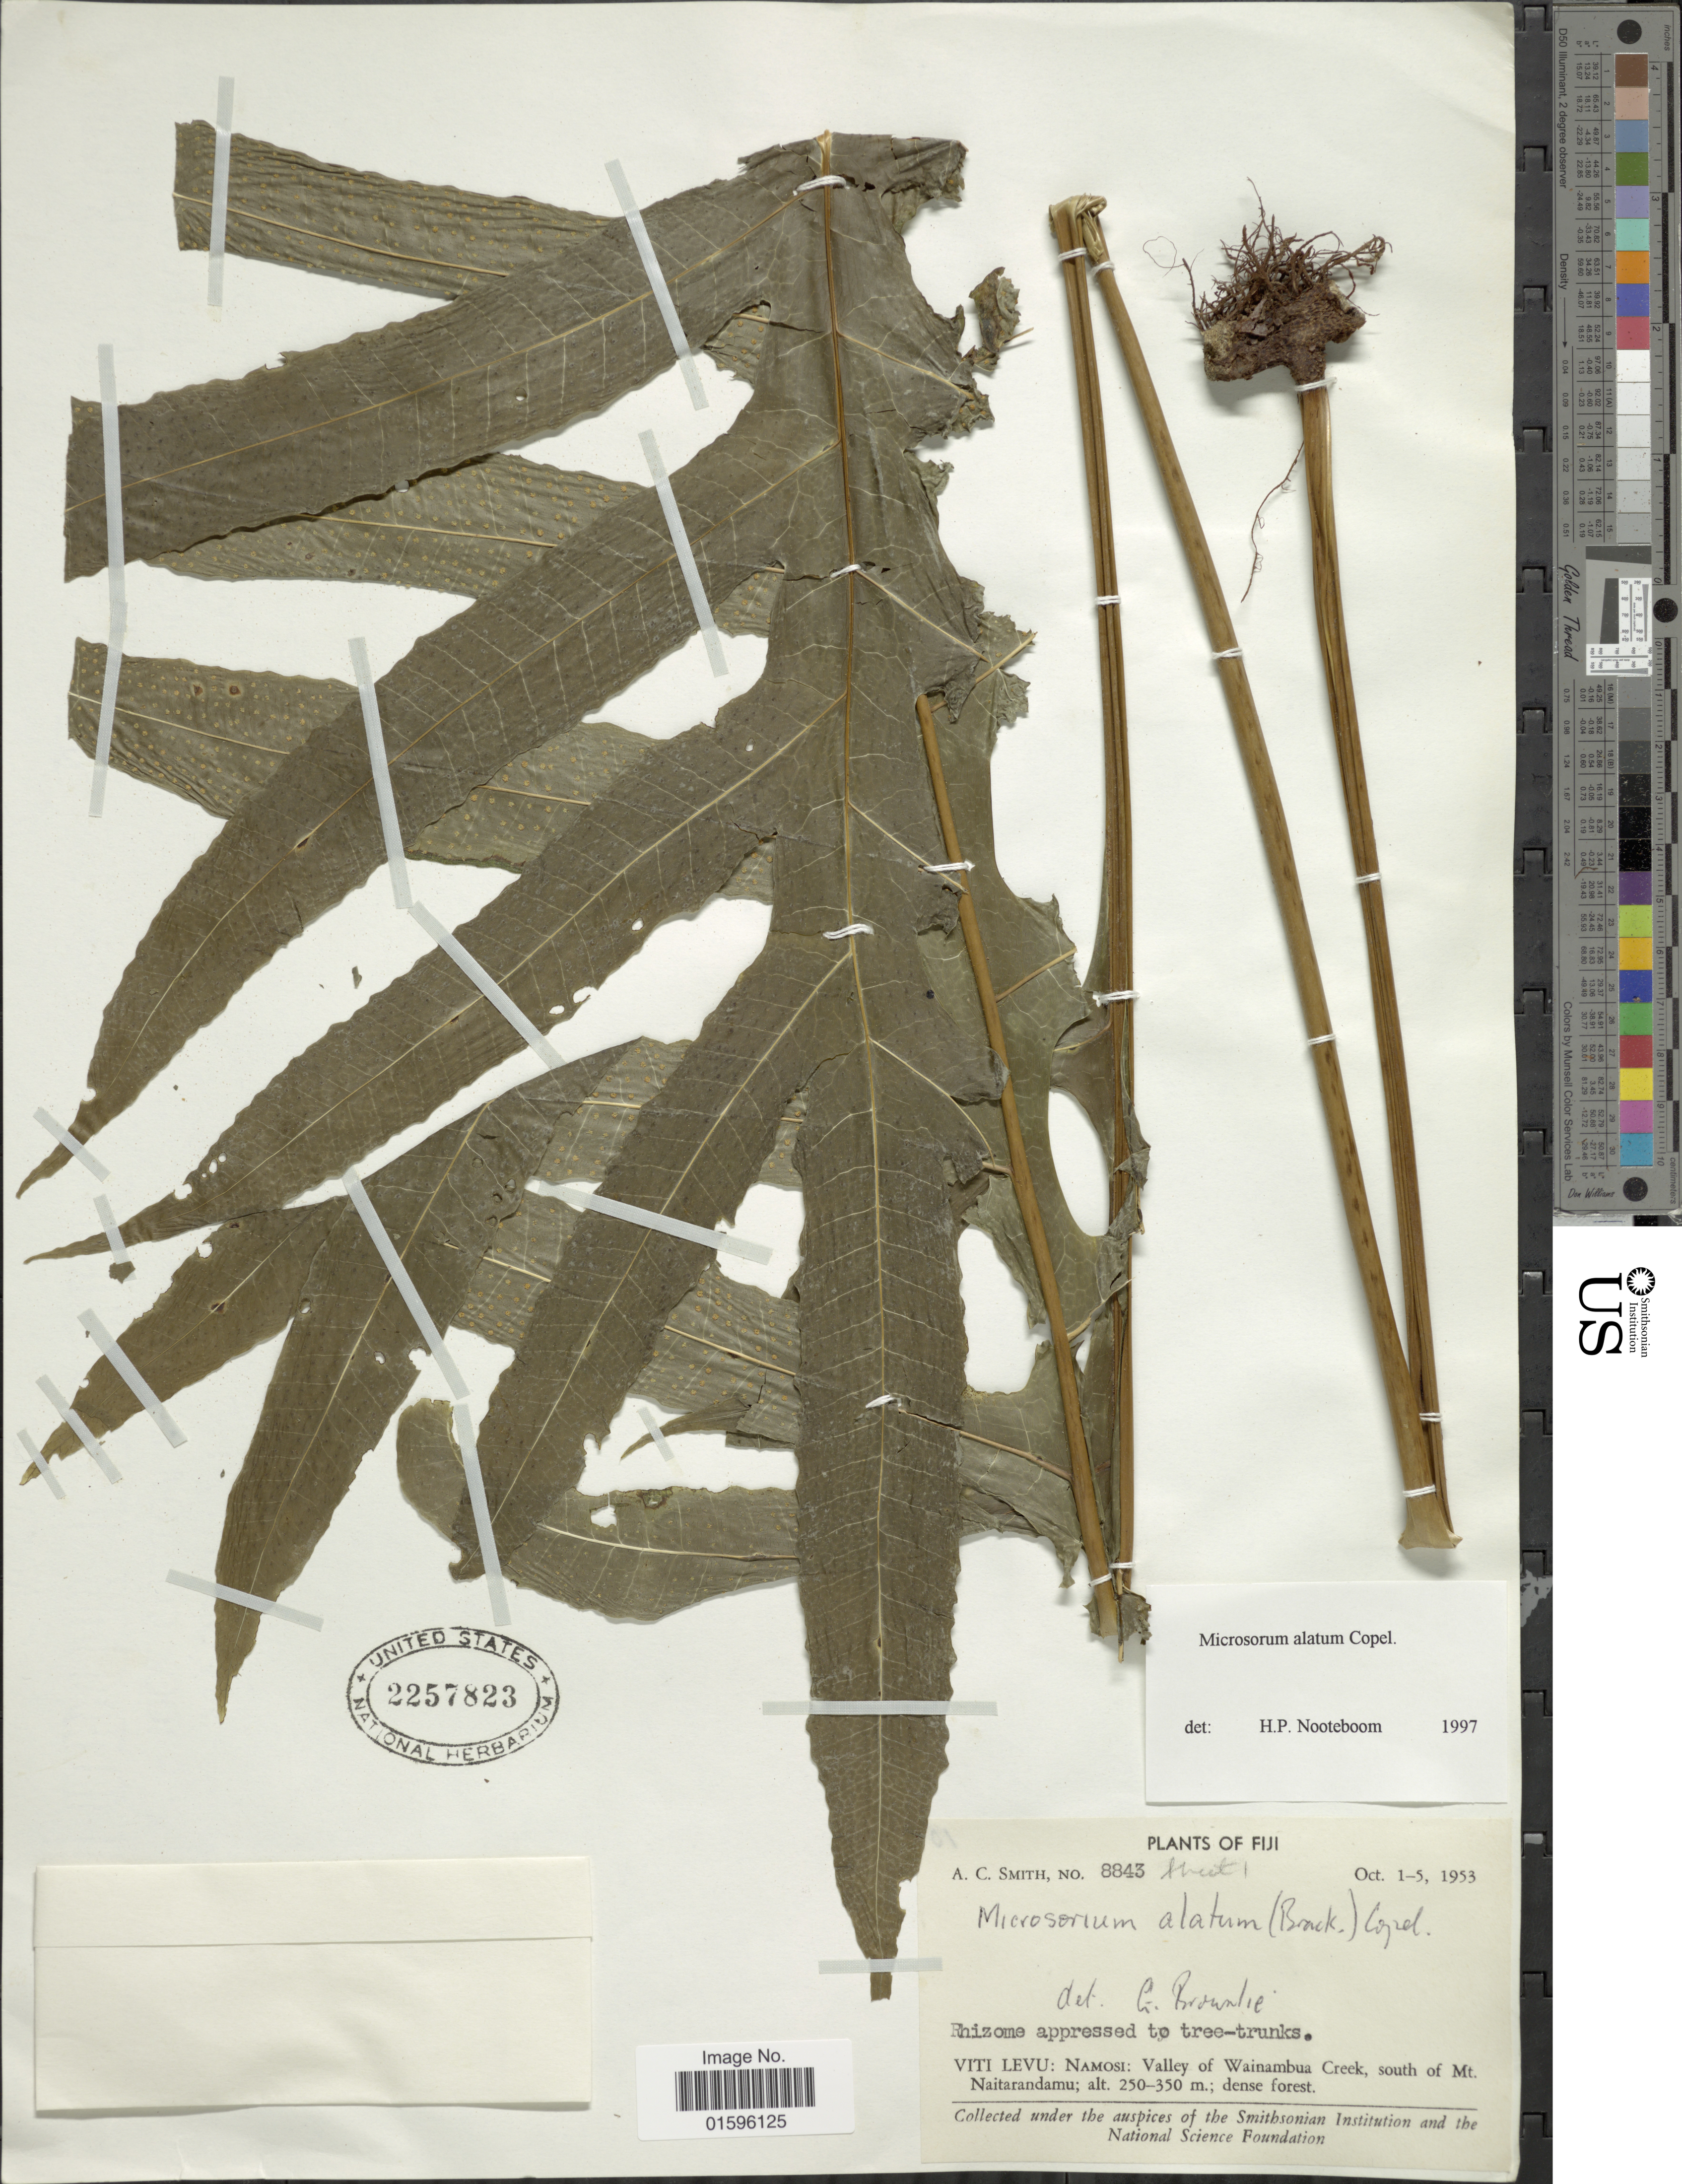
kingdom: Plantae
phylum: Tracheophyta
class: Polypodiopsida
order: Polypodiales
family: Polypodiaceae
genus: Polypodium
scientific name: Polypodium alatum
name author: (Brack.) Hook.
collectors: A. C. Smith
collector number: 8843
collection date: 1953-10-01/1953-10-05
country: Fiji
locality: Viti Levu: Namosi: Valley of Wainambua Creek, south of Mt. Naitarandamu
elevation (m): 250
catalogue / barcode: US 2257823